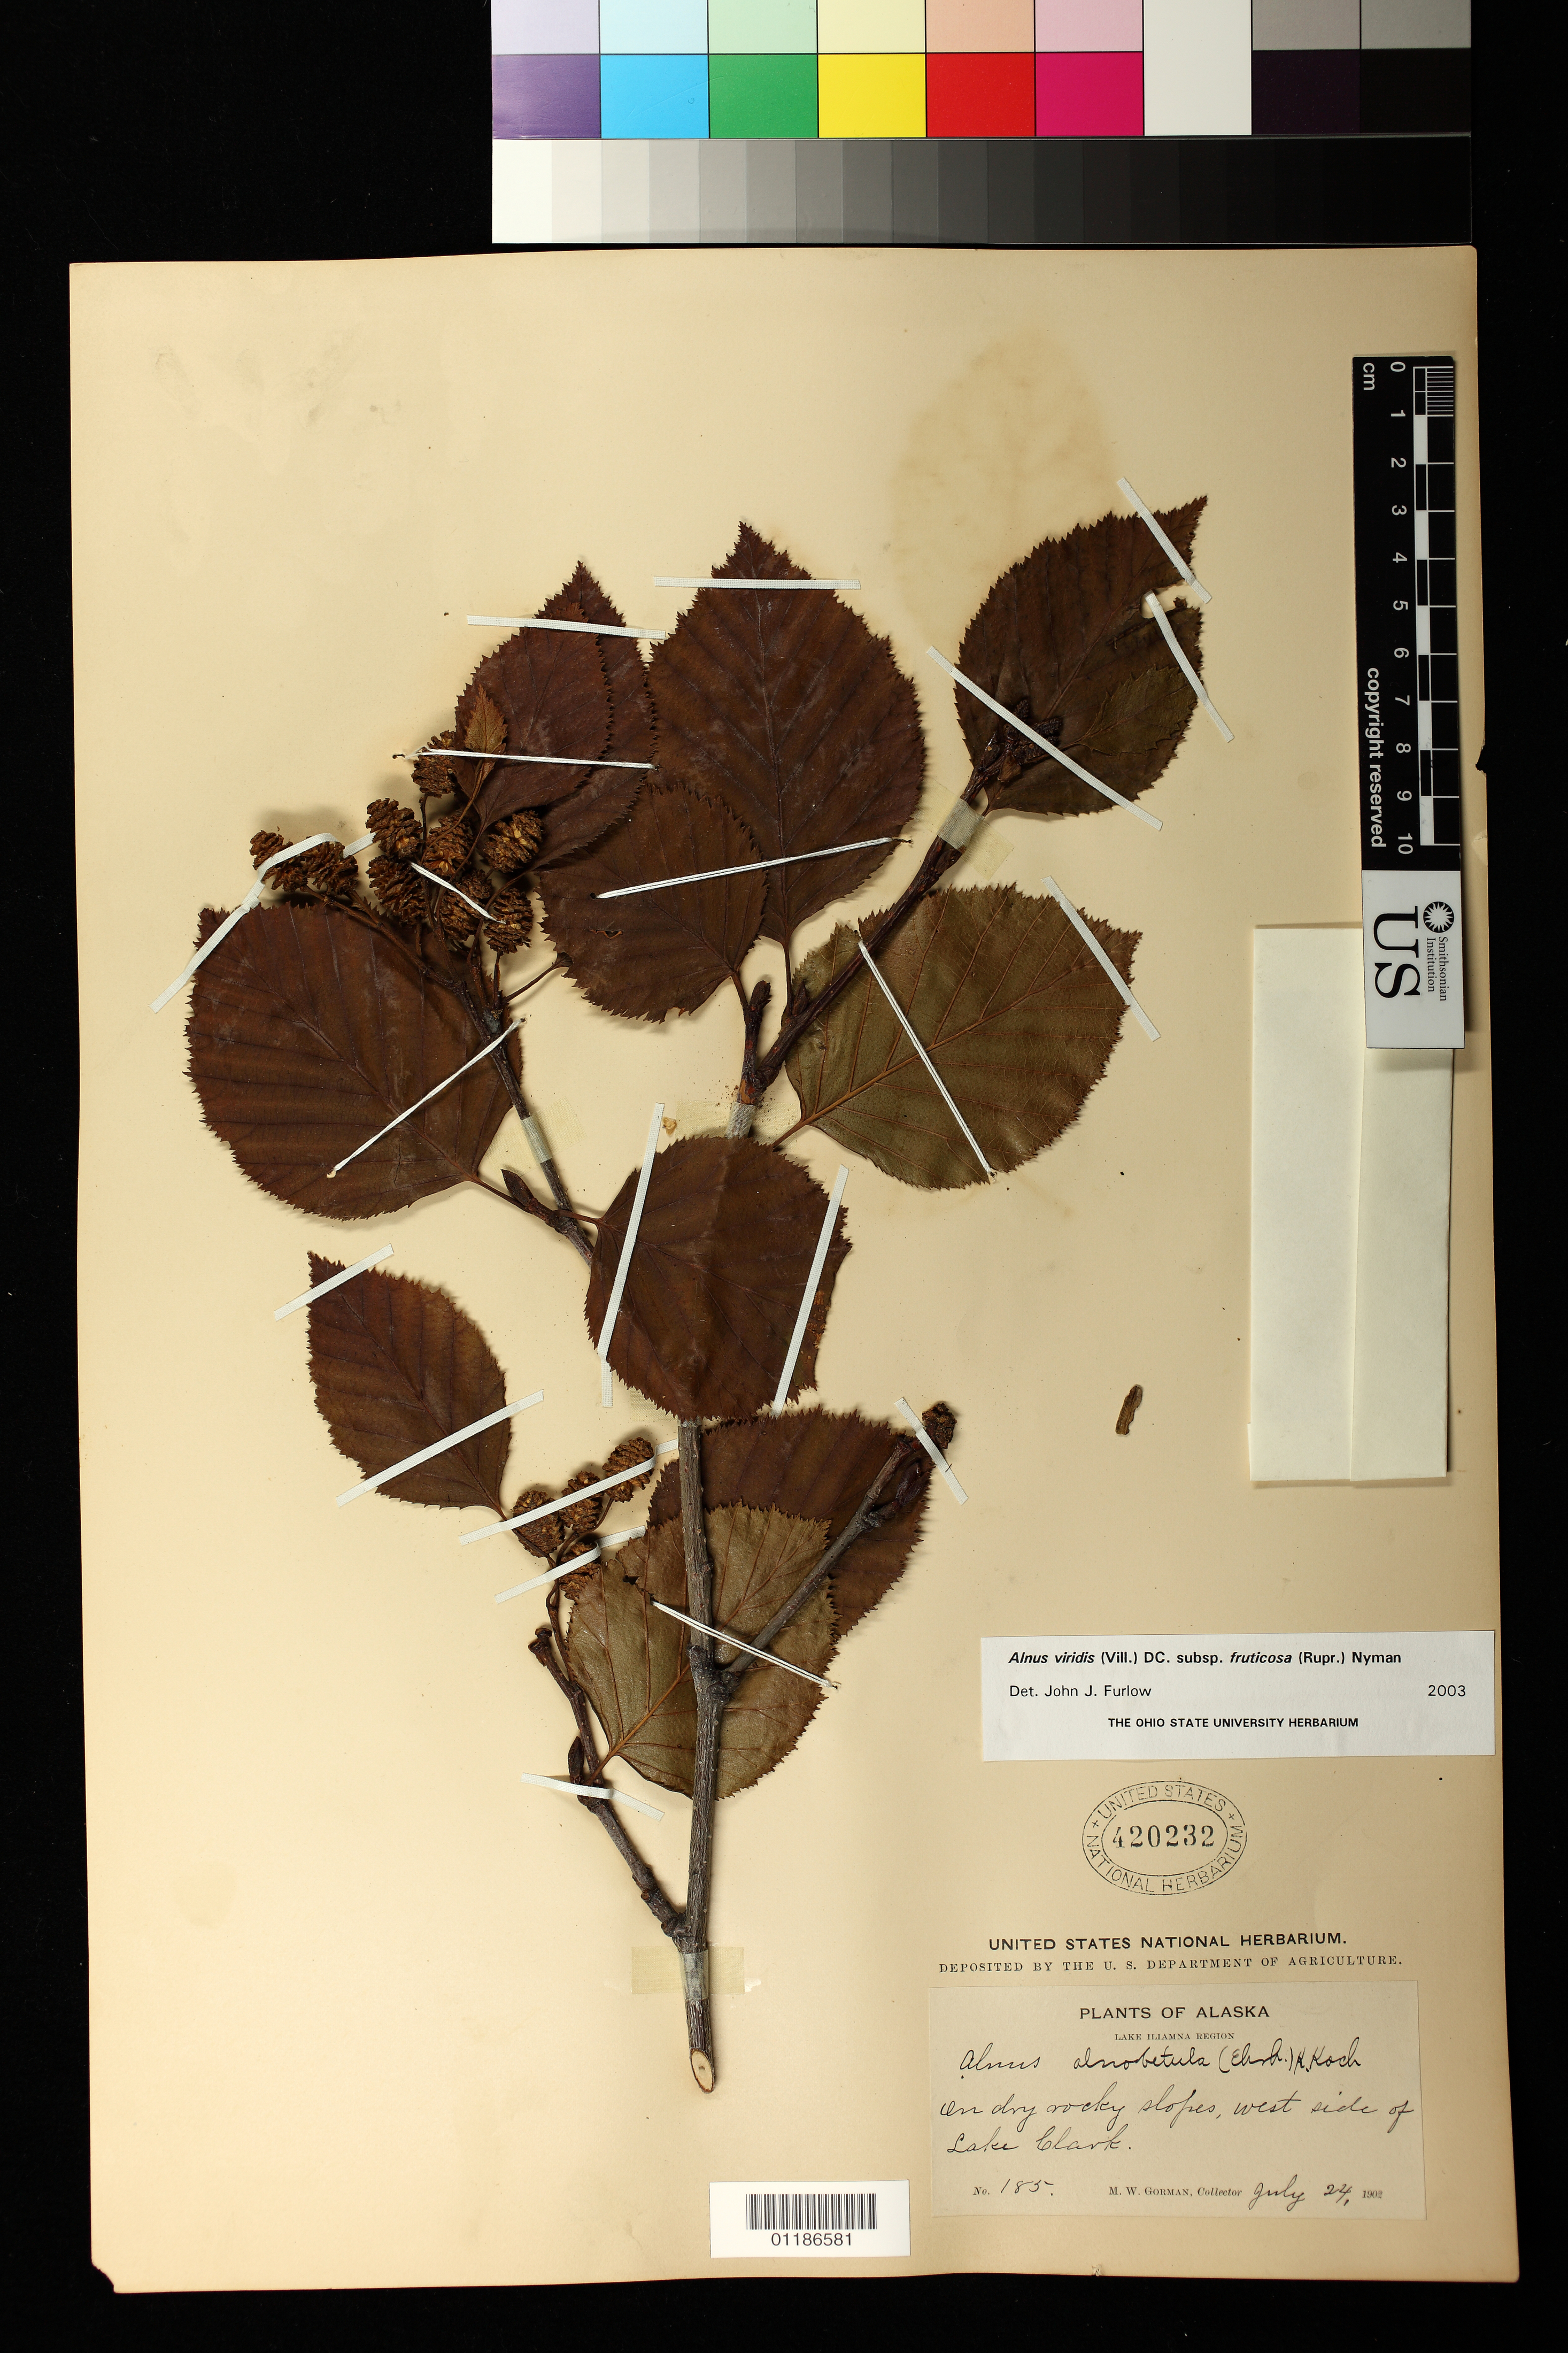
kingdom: Plantae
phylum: Tracheophyta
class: Magnoliopsida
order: Fagales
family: Betulaceae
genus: Alnus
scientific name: Alnus viridis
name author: (Chaix) DC.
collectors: M. W. Gorman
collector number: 185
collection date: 1902-07-24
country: United States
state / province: Alaska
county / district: Lake and Peninsula Borough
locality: On dry rocky slopes, west side of Lake Clark.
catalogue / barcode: US 420232